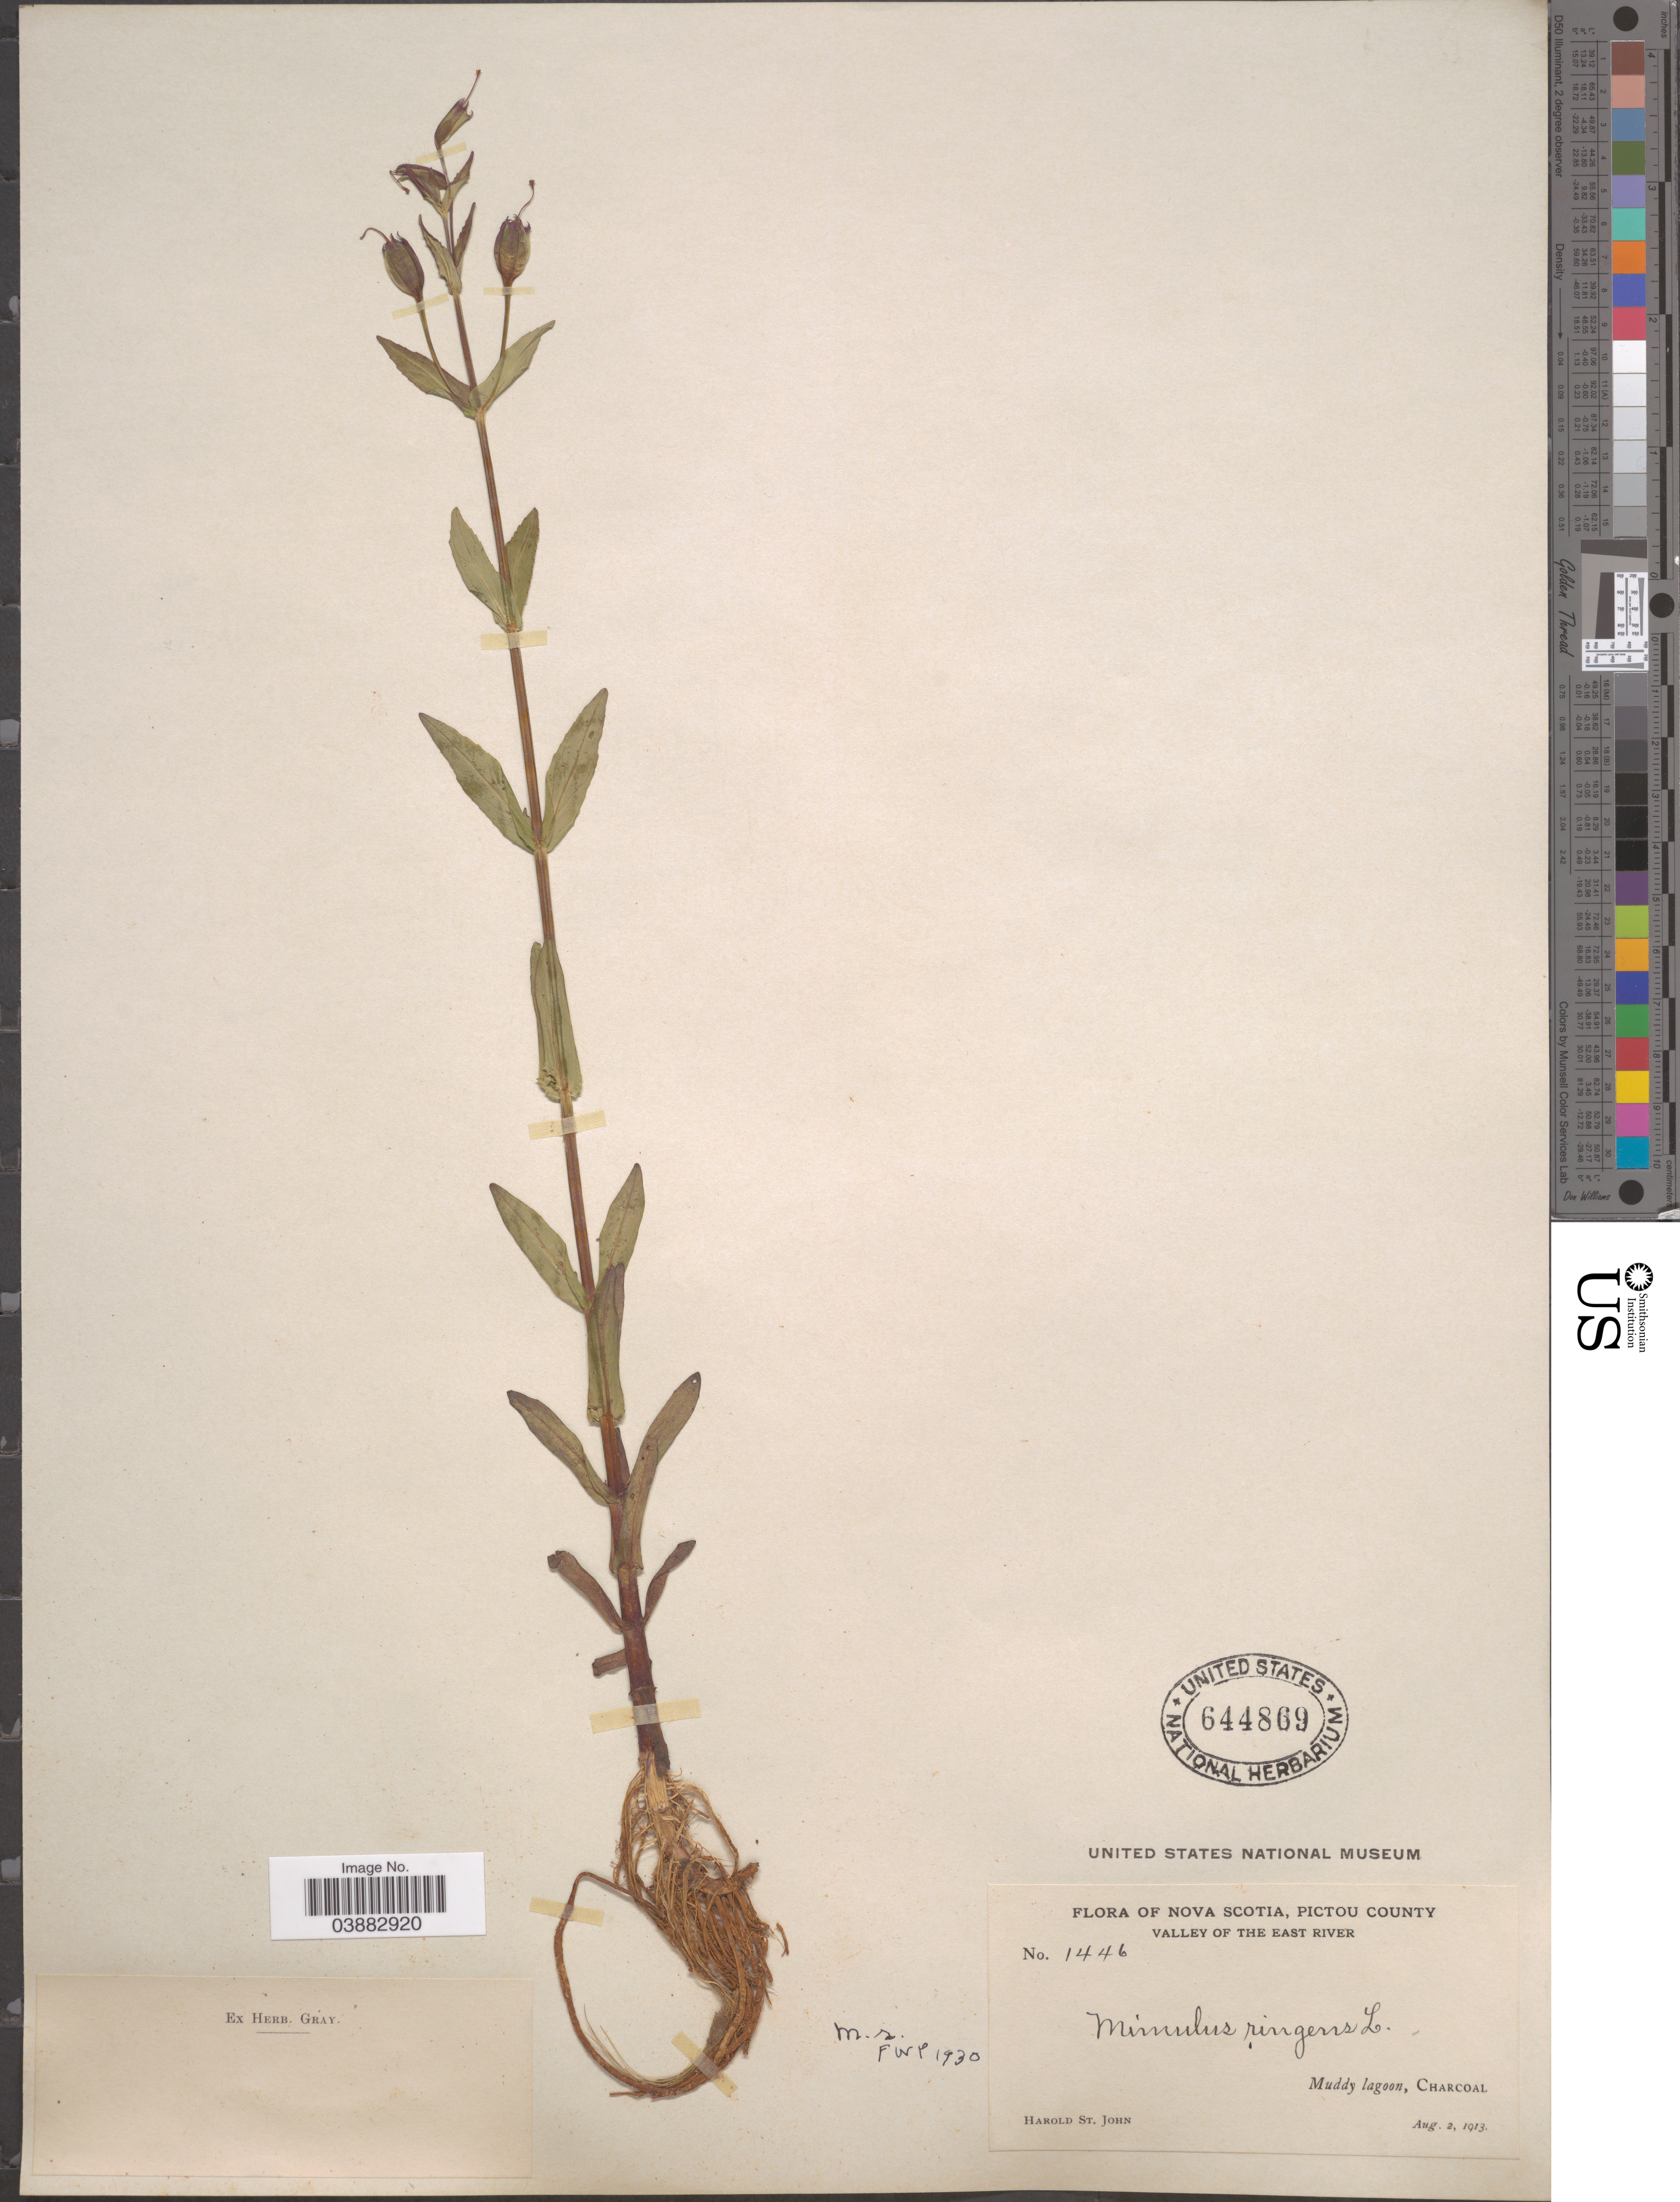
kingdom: Plantae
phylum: Tracheophyta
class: Magnoliopsida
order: Lamiales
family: Phrymaceae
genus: Mimulus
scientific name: Mimulus ringens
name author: L.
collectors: H. St. John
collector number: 1446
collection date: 1913-08-02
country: Canada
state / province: Nova Scotia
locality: Pictou County. Valley of the East River. Muddy lagoon, Charcoal.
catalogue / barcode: US 644869